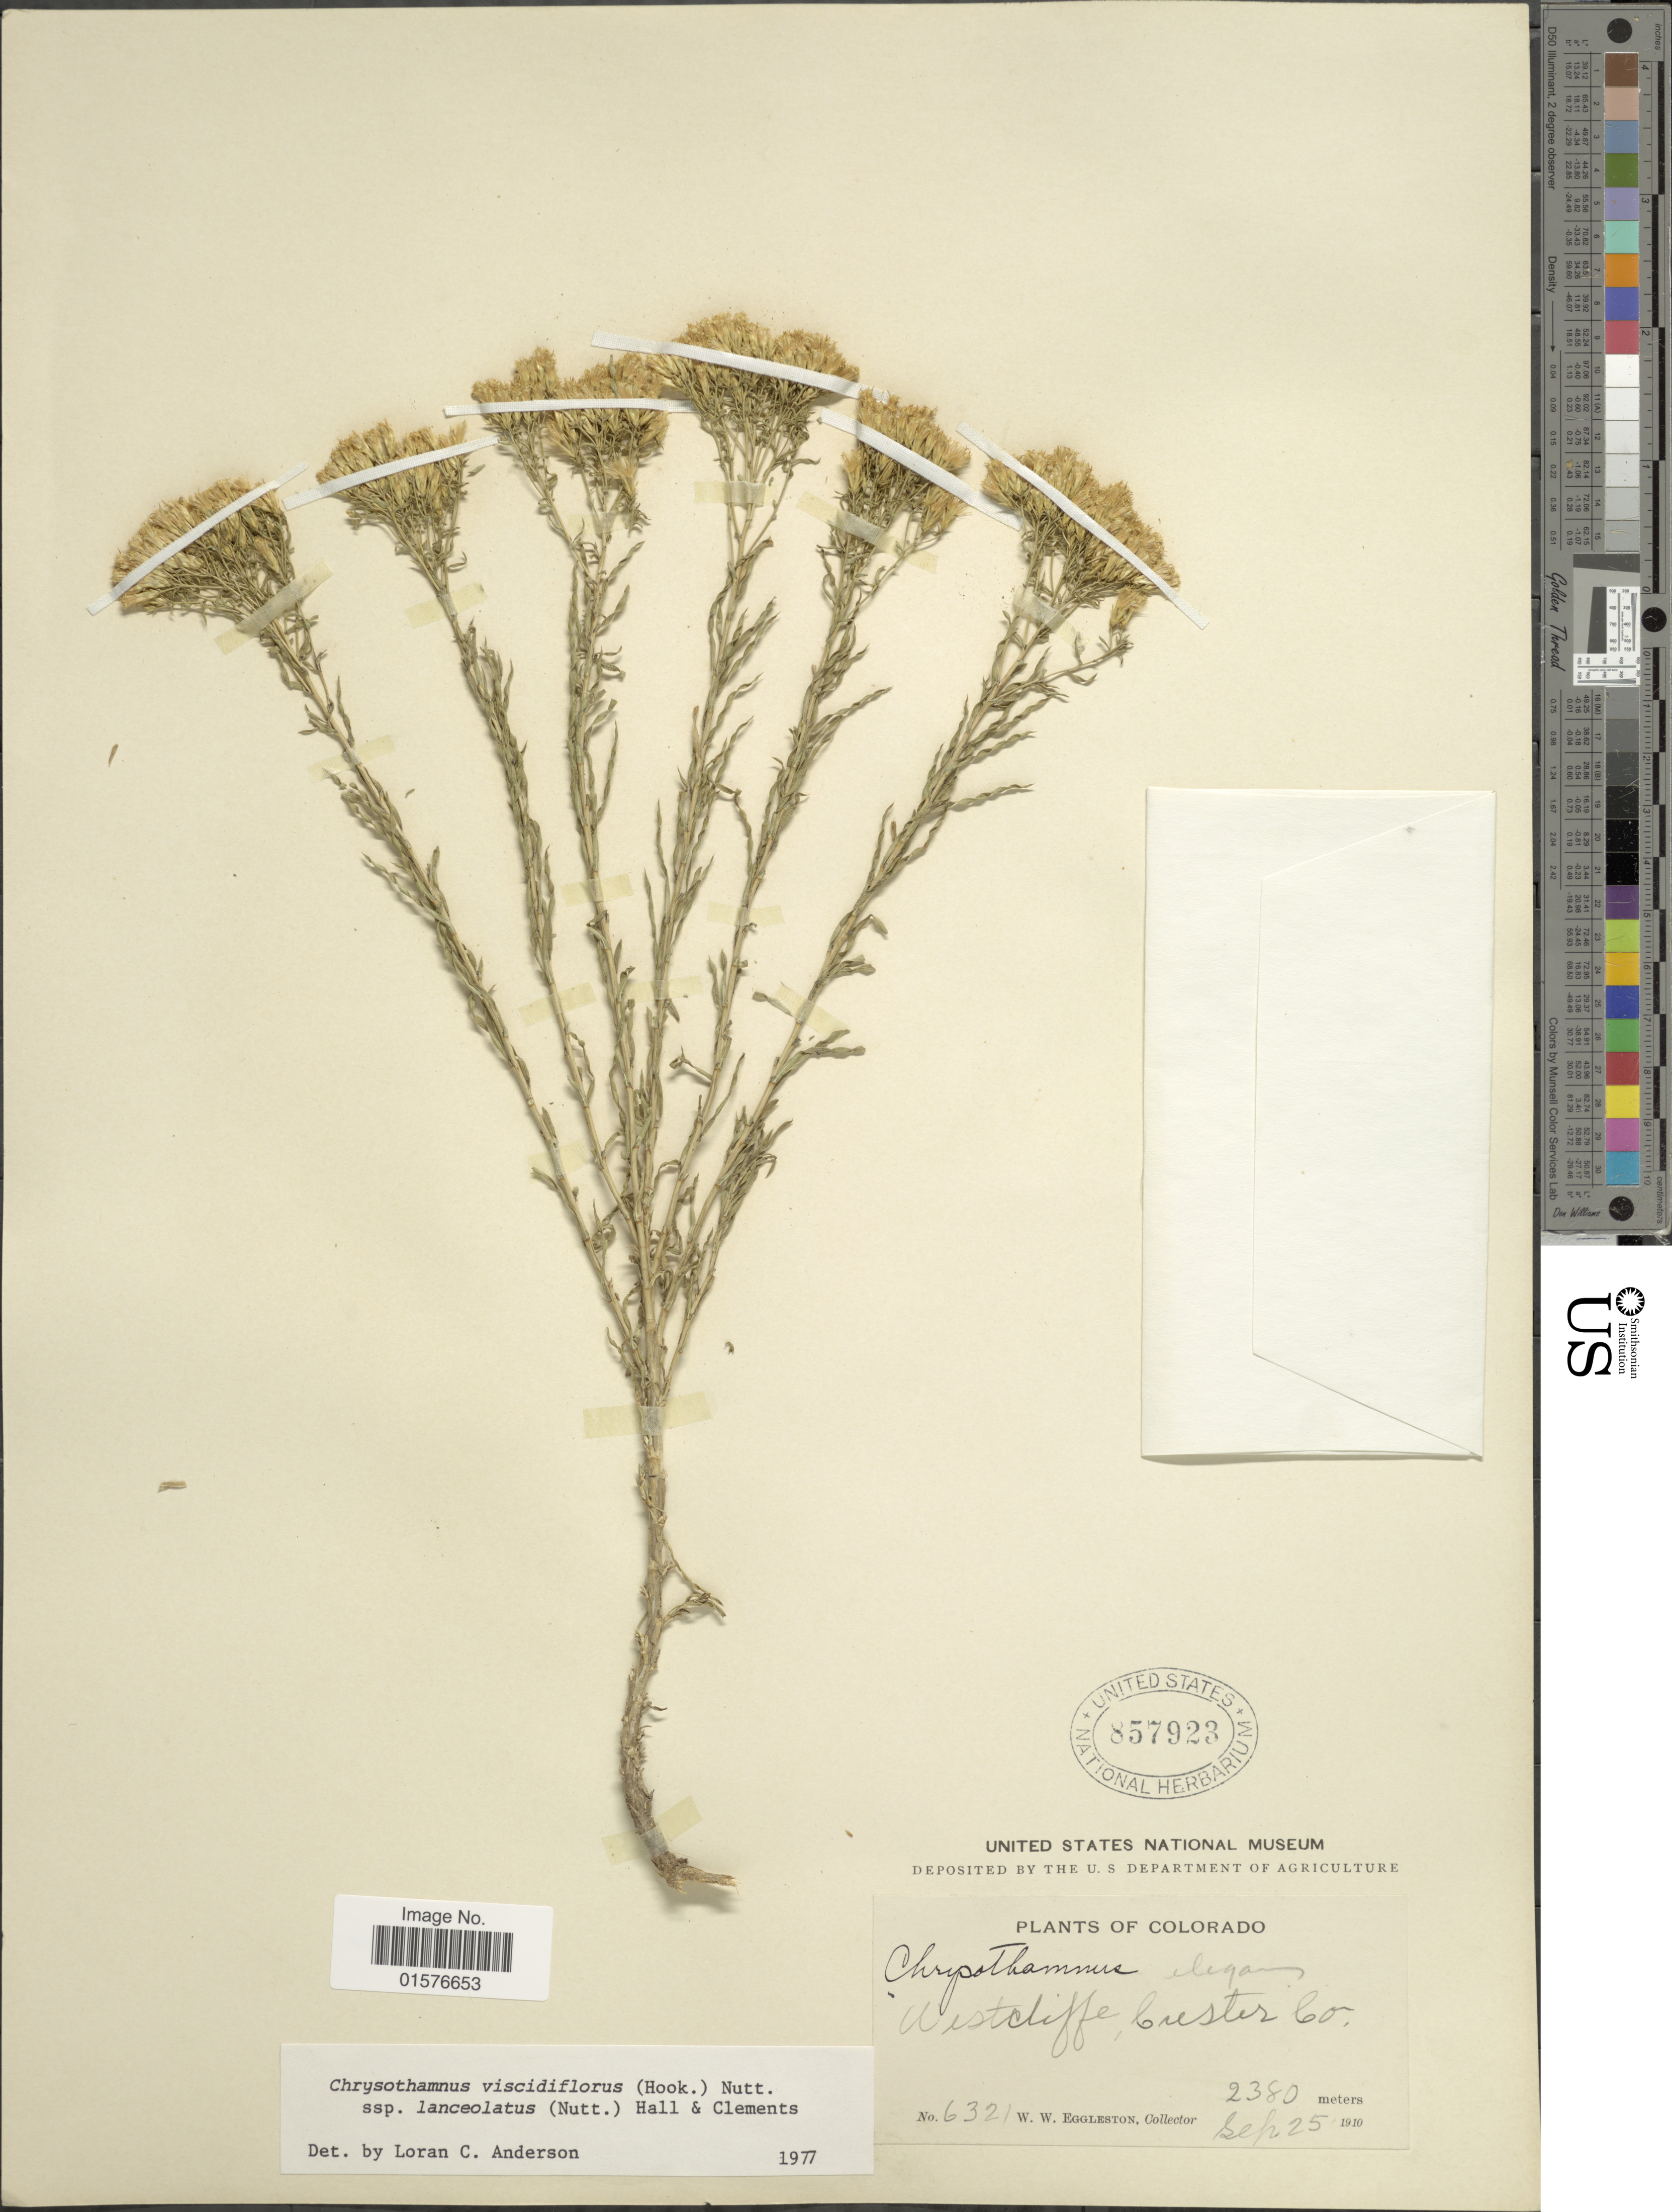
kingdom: Plantae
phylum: Tracheophyta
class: Magnoliopsida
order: Asterales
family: Asteraceae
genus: Chrysothamnus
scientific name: Chrysothamnus viscidiflorus subsp. lanceolatus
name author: (Nutt.) H.M. Hall & Clem.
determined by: Urbatsch, Lowell E., Curator (LSU), Louisiana State University (UNITED STATES)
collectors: W. W. Eggleston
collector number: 6321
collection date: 1910-09-25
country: United States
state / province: Colorado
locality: Westcliffe, Custer Co.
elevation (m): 2380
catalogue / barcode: US 857923